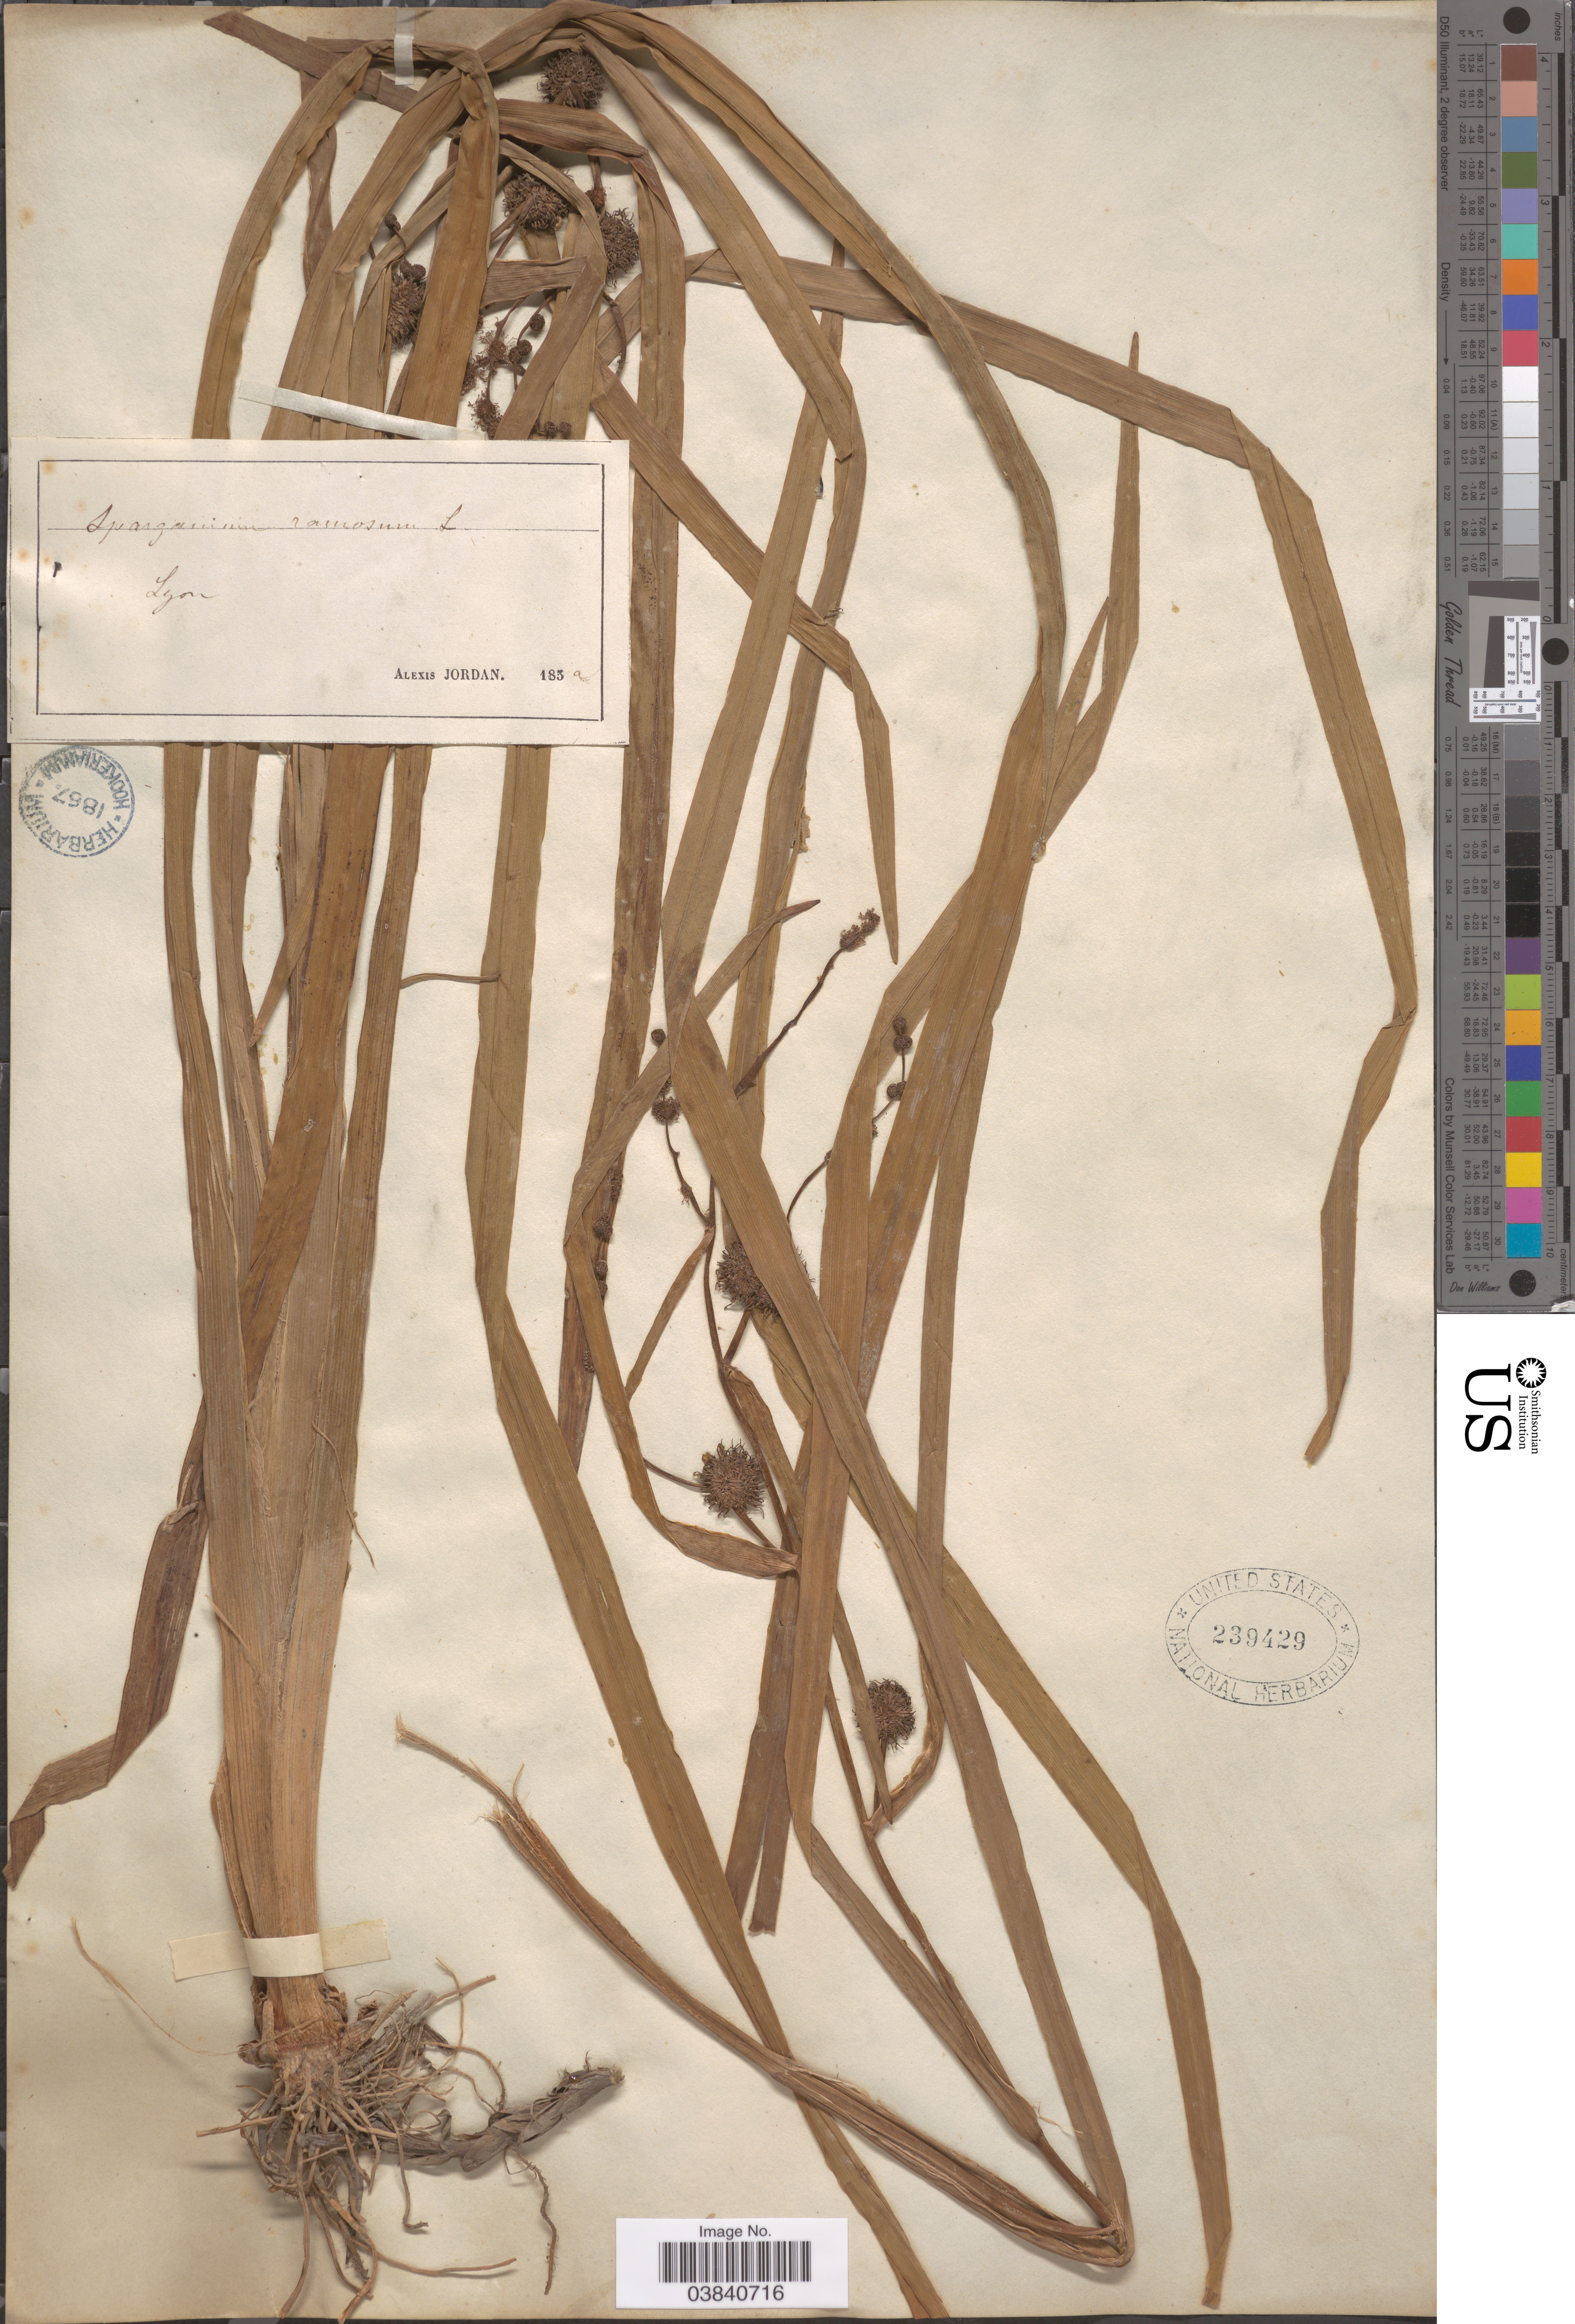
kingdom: Plantae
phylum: Tracheophyta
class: Liliopsida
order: Poales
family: Typhaceae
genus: Sparganium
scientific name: Sparganium ramosum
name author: Huds.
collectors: A. Jordan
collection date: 1859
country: France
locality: Lyon.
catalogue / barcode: US 239429